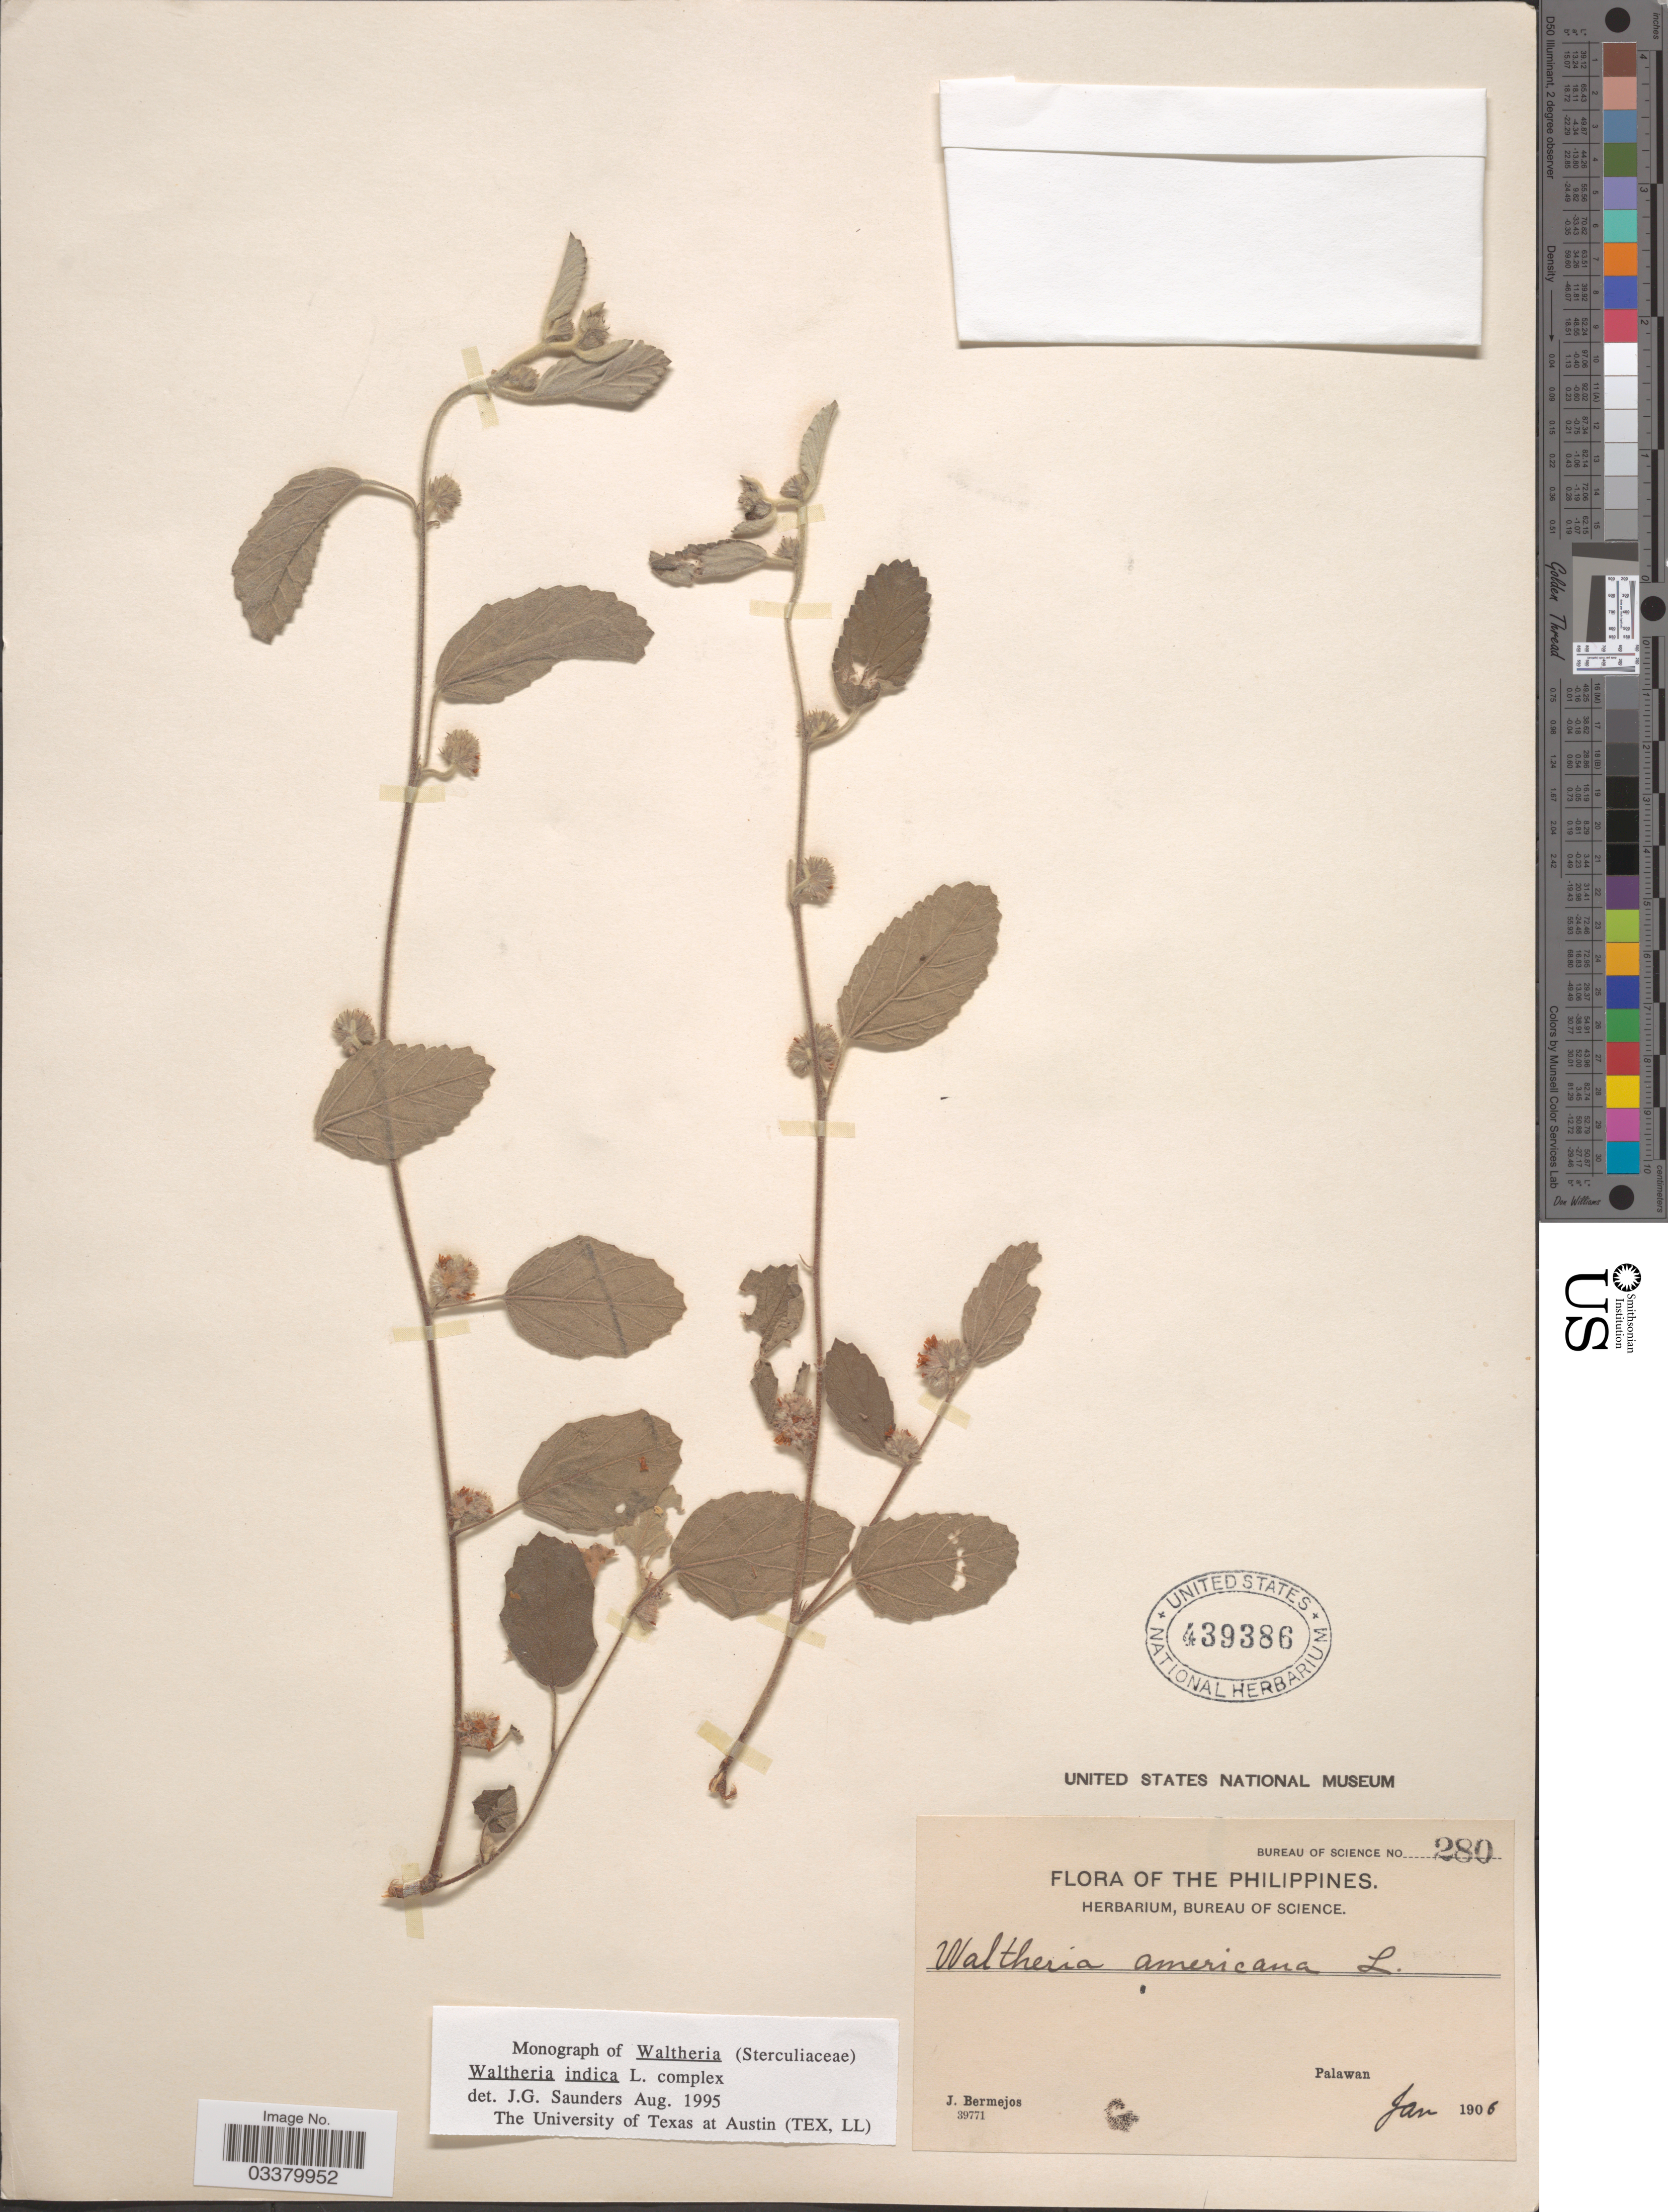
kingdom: Plantae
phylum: Tracheophyta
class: Magnoliopsida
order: Malvales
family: Malvaceae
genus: Waltheria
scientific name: Waltheria indica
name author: L.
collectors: J. Bermejos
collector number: Bureau of Science 280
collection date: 1906-01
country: Philippines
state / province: Mimaropa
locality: Palawan.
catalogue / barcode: US 439386